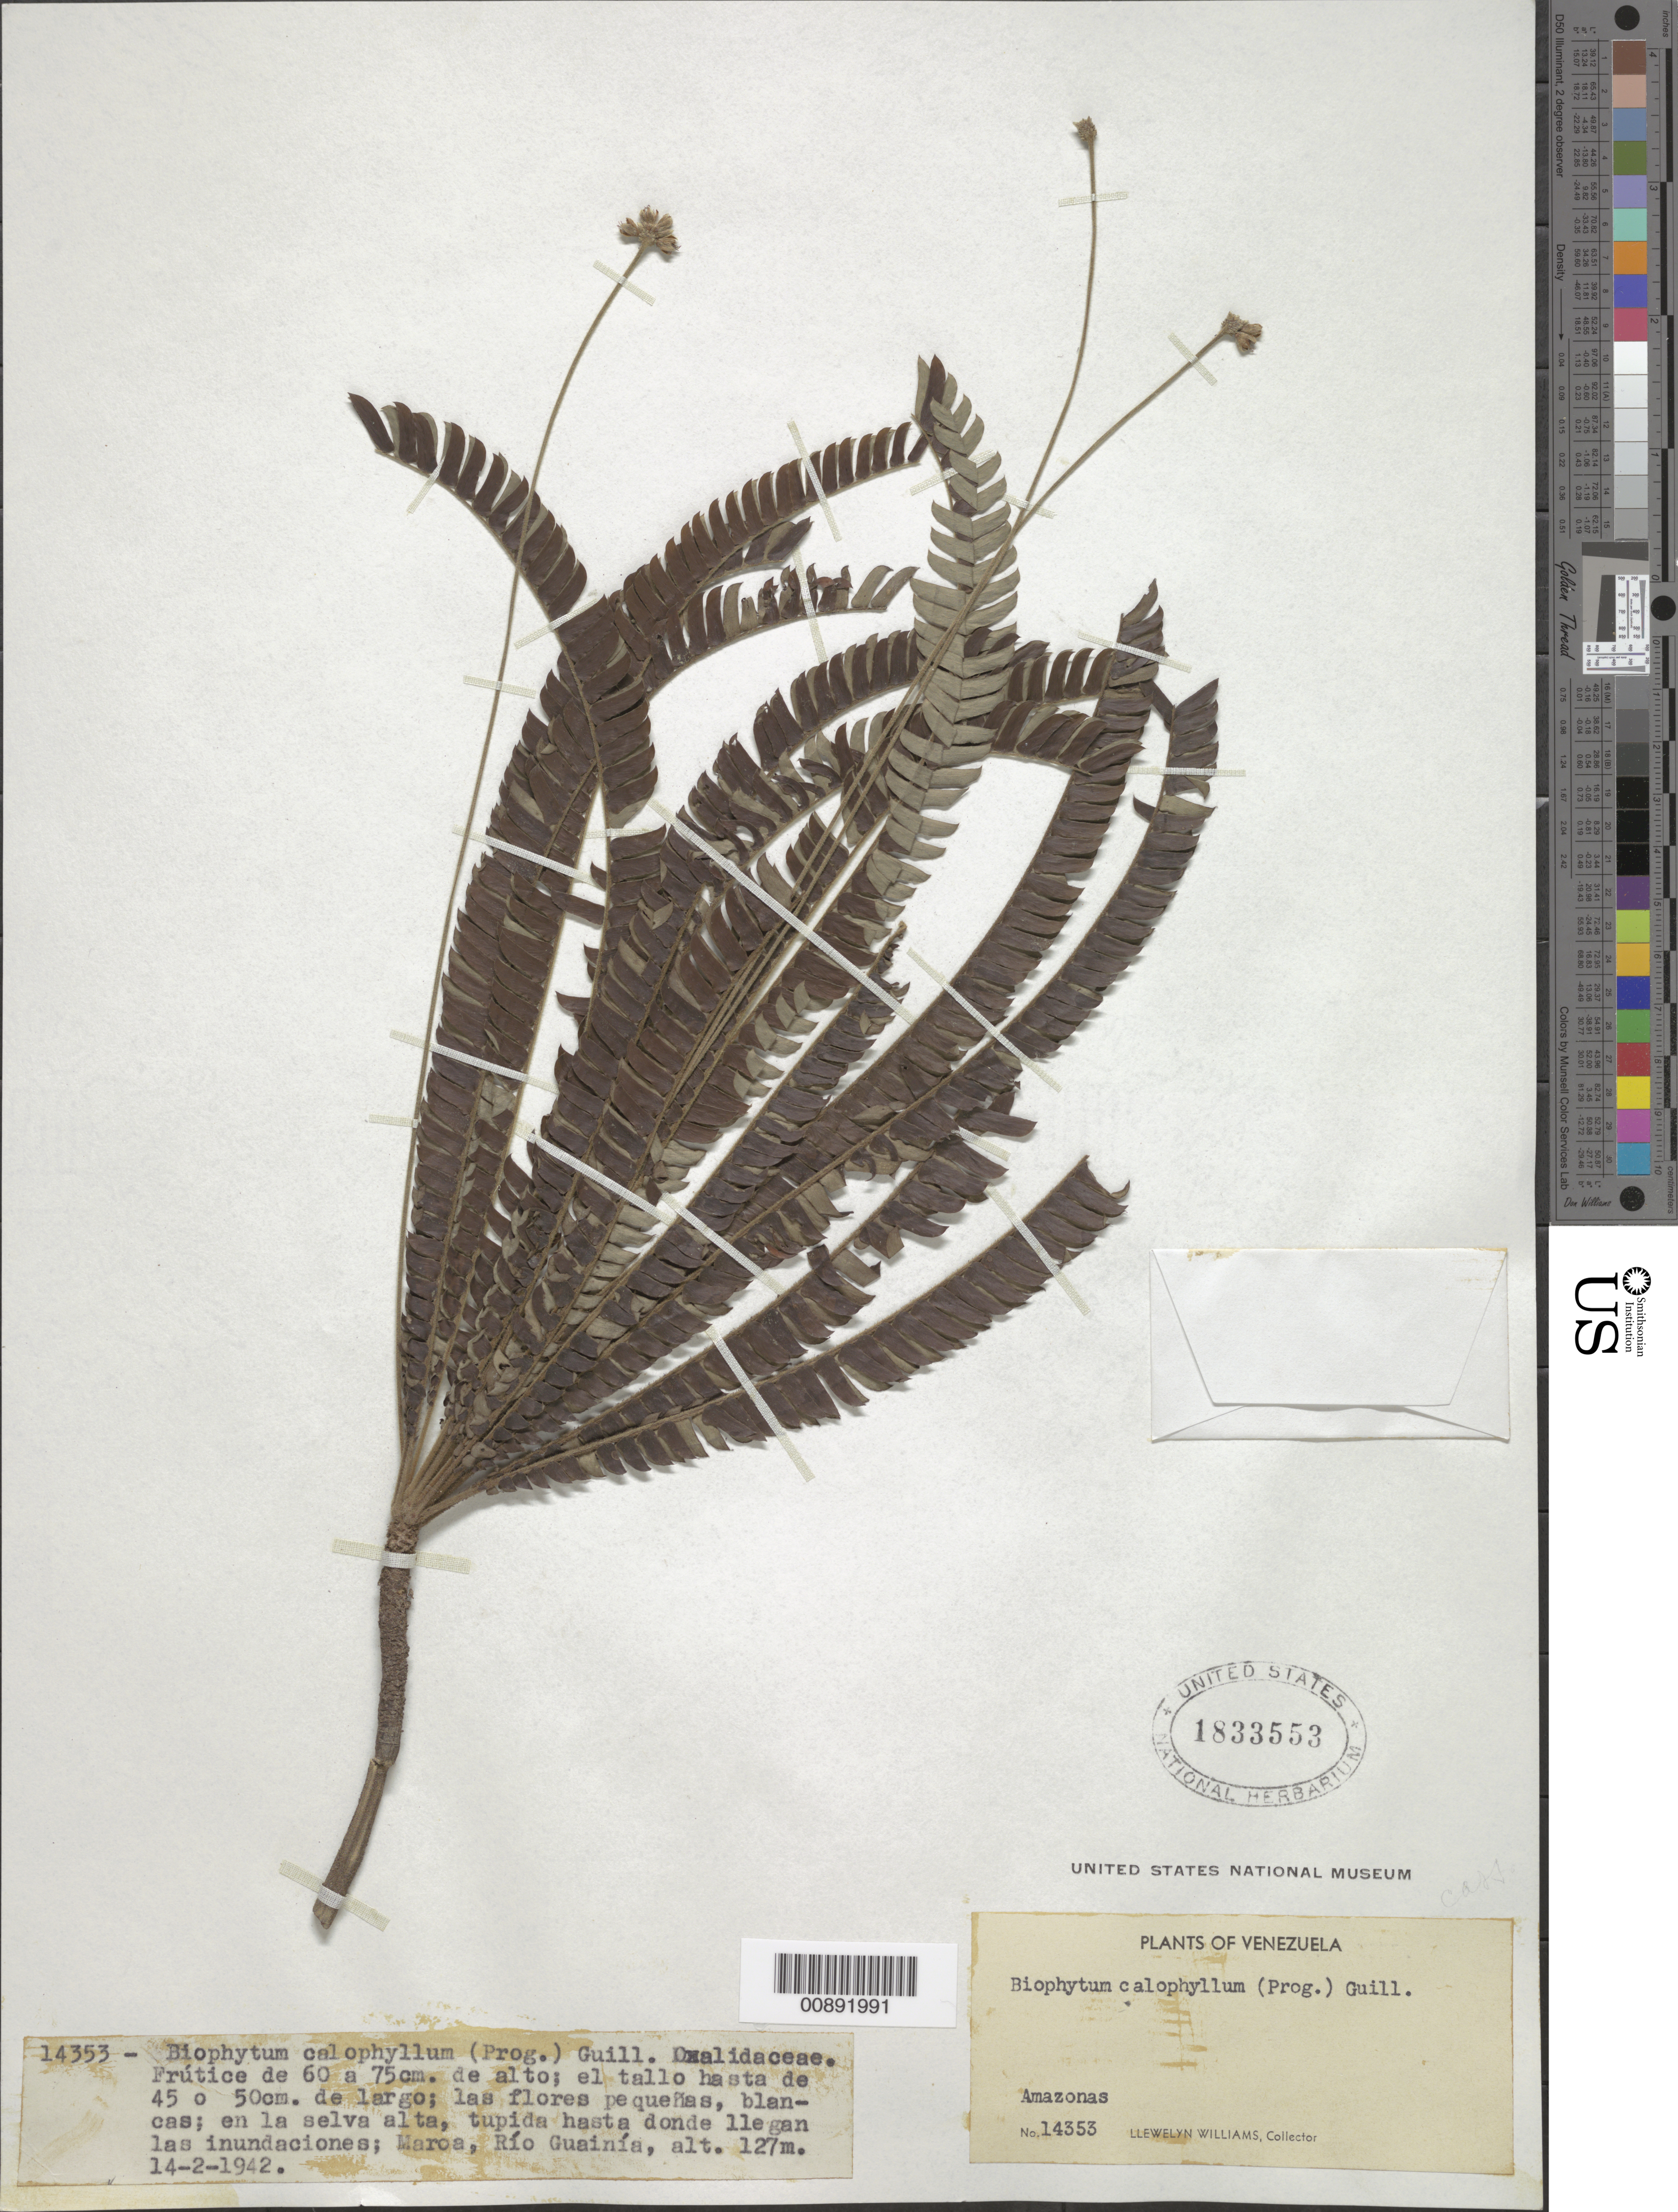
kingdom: Plantae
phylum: Tracheophyta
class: Magnoliopsida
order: Oxalidales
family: Oxalidaceae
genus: Biophytum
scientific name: Biophytum calophyllum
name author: (Progel) Guillaumin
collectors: Ll. Williams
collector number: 14353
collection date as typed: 14-Feb-42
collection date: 1942-02-14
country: Venezuela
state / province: Amazonas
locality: Maroa, Río Guainía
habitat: Selva alta, tupida hasta donde llegan las inundaciones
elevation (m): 127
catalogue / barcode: US 1833553